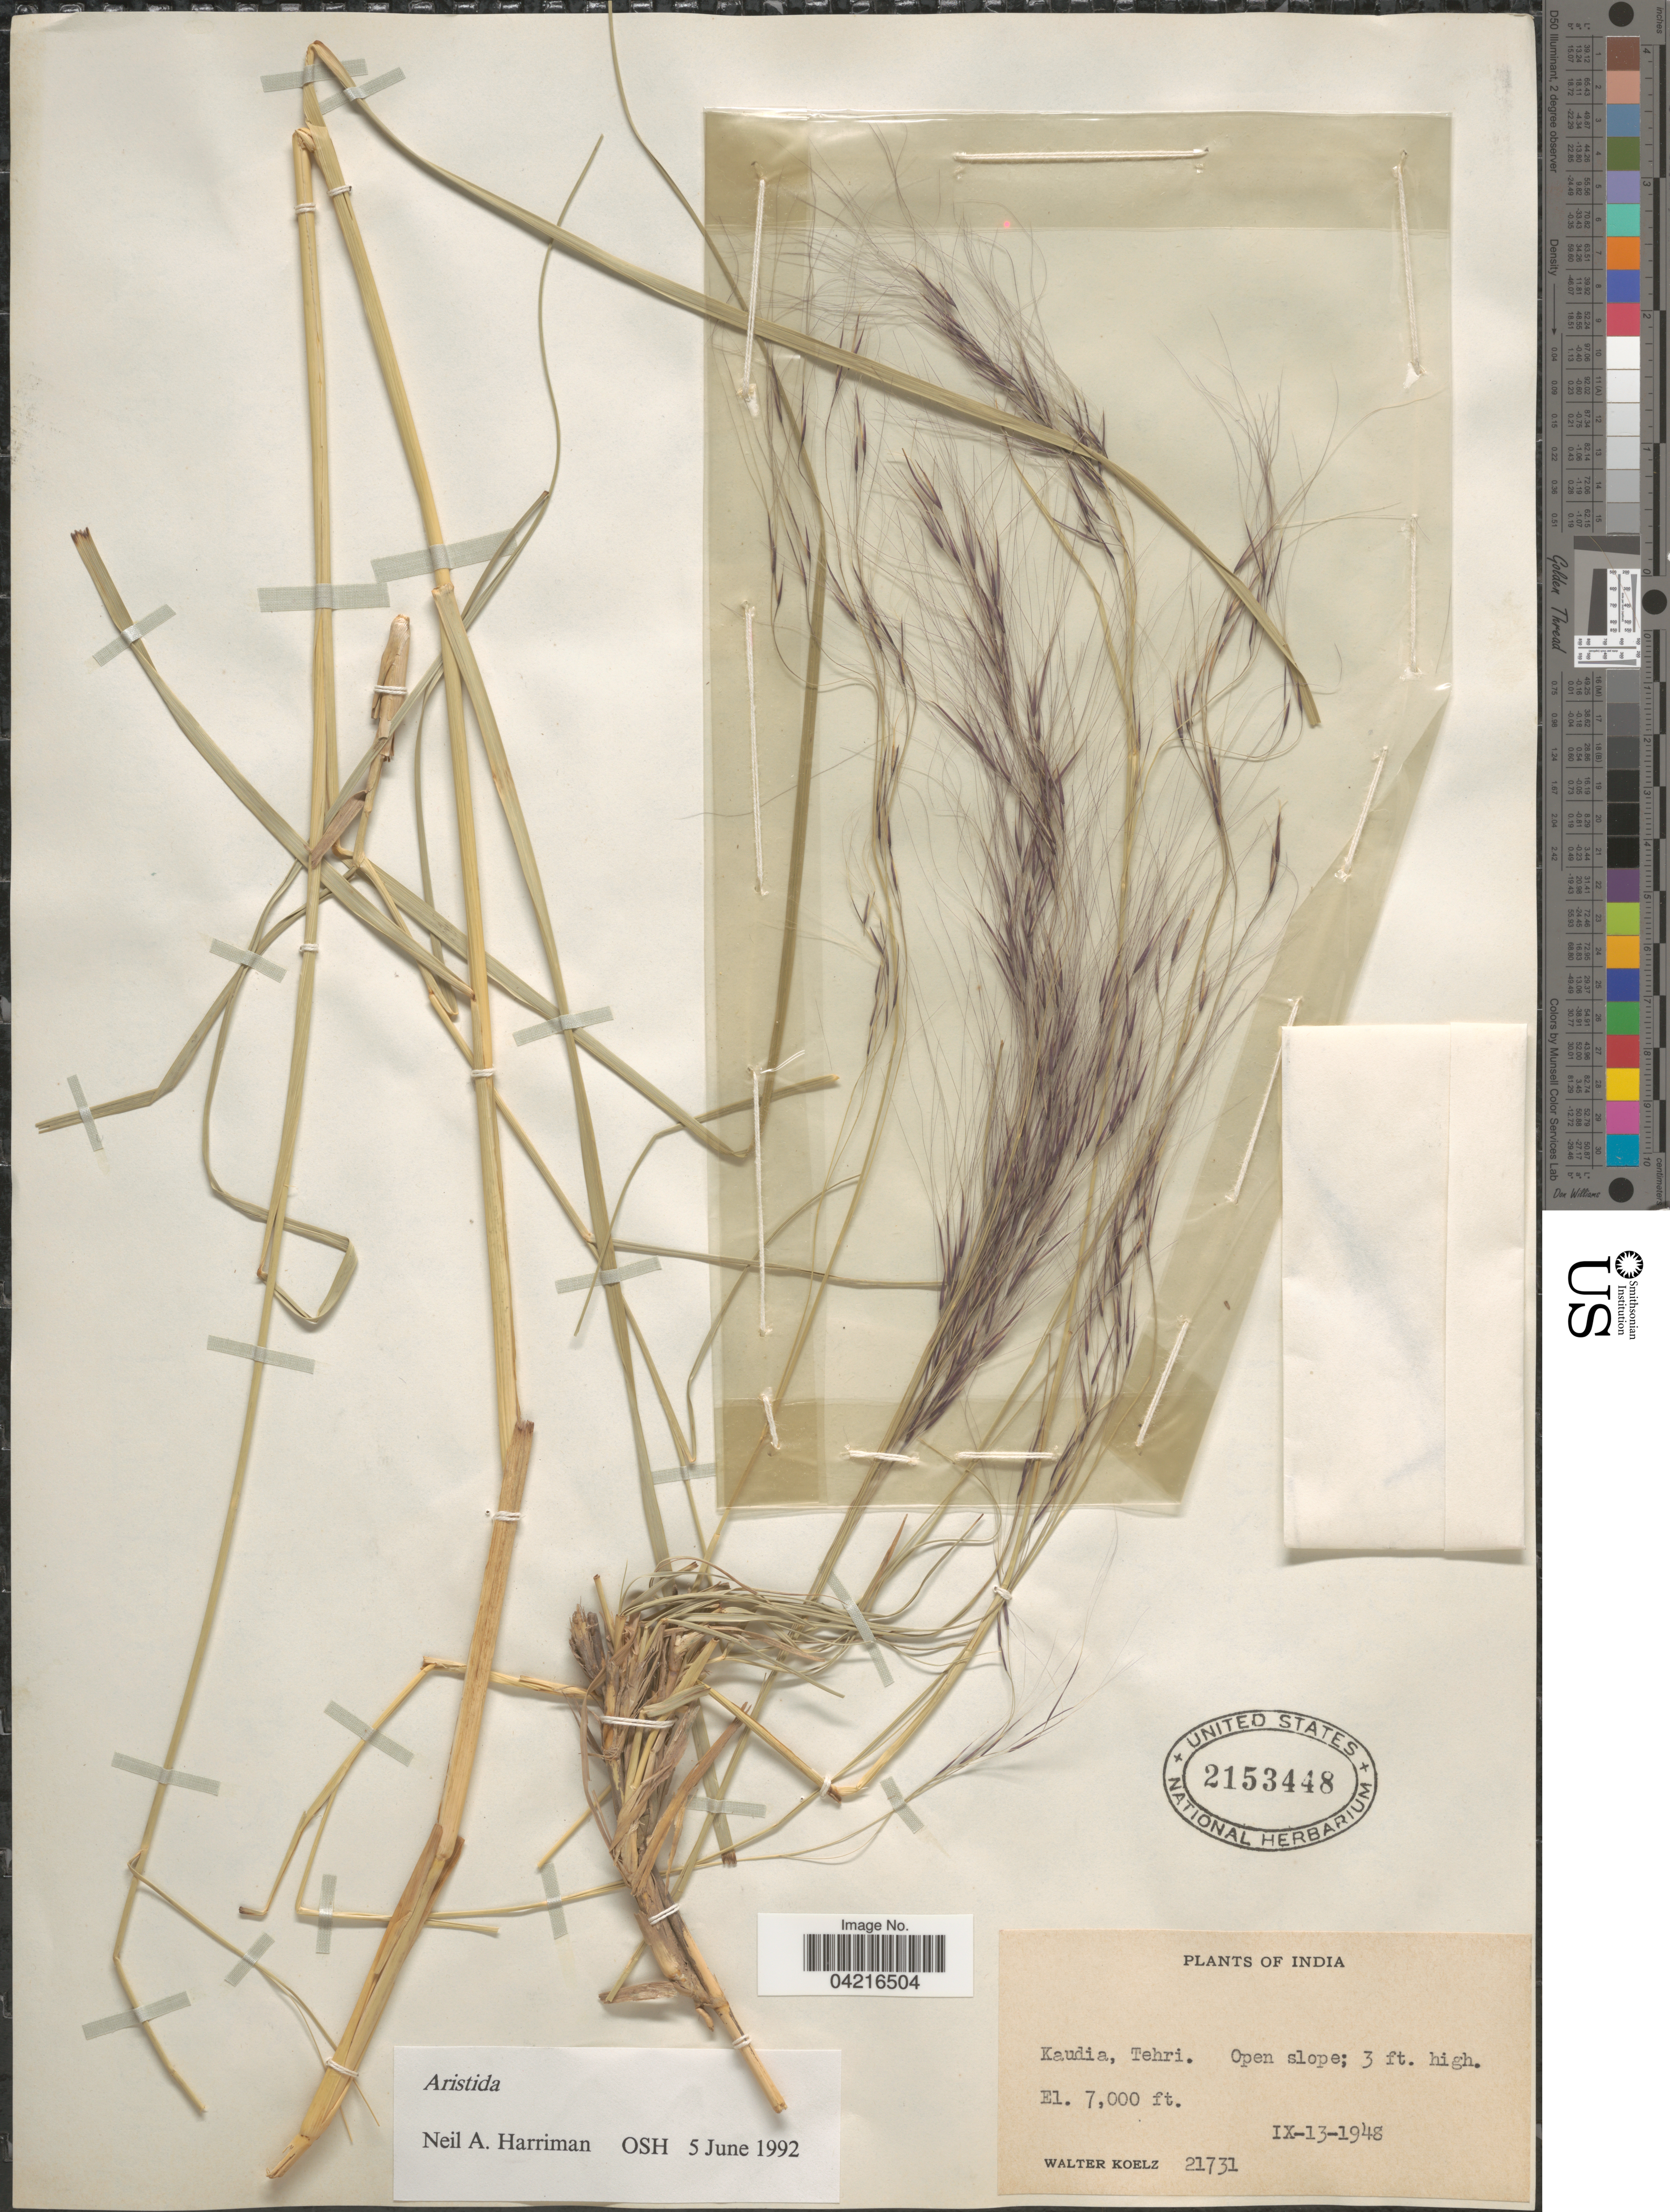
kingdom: Plantae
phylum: Tracheophyta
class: Liliopsida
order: Poales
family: Poaceae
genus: Aristida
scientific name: Aristida sp.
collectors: W. N. Koelz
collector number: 21731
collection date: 1948-09-13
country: India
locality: Kaudia, Tehri.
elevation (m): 2134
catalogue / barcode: US 2153448